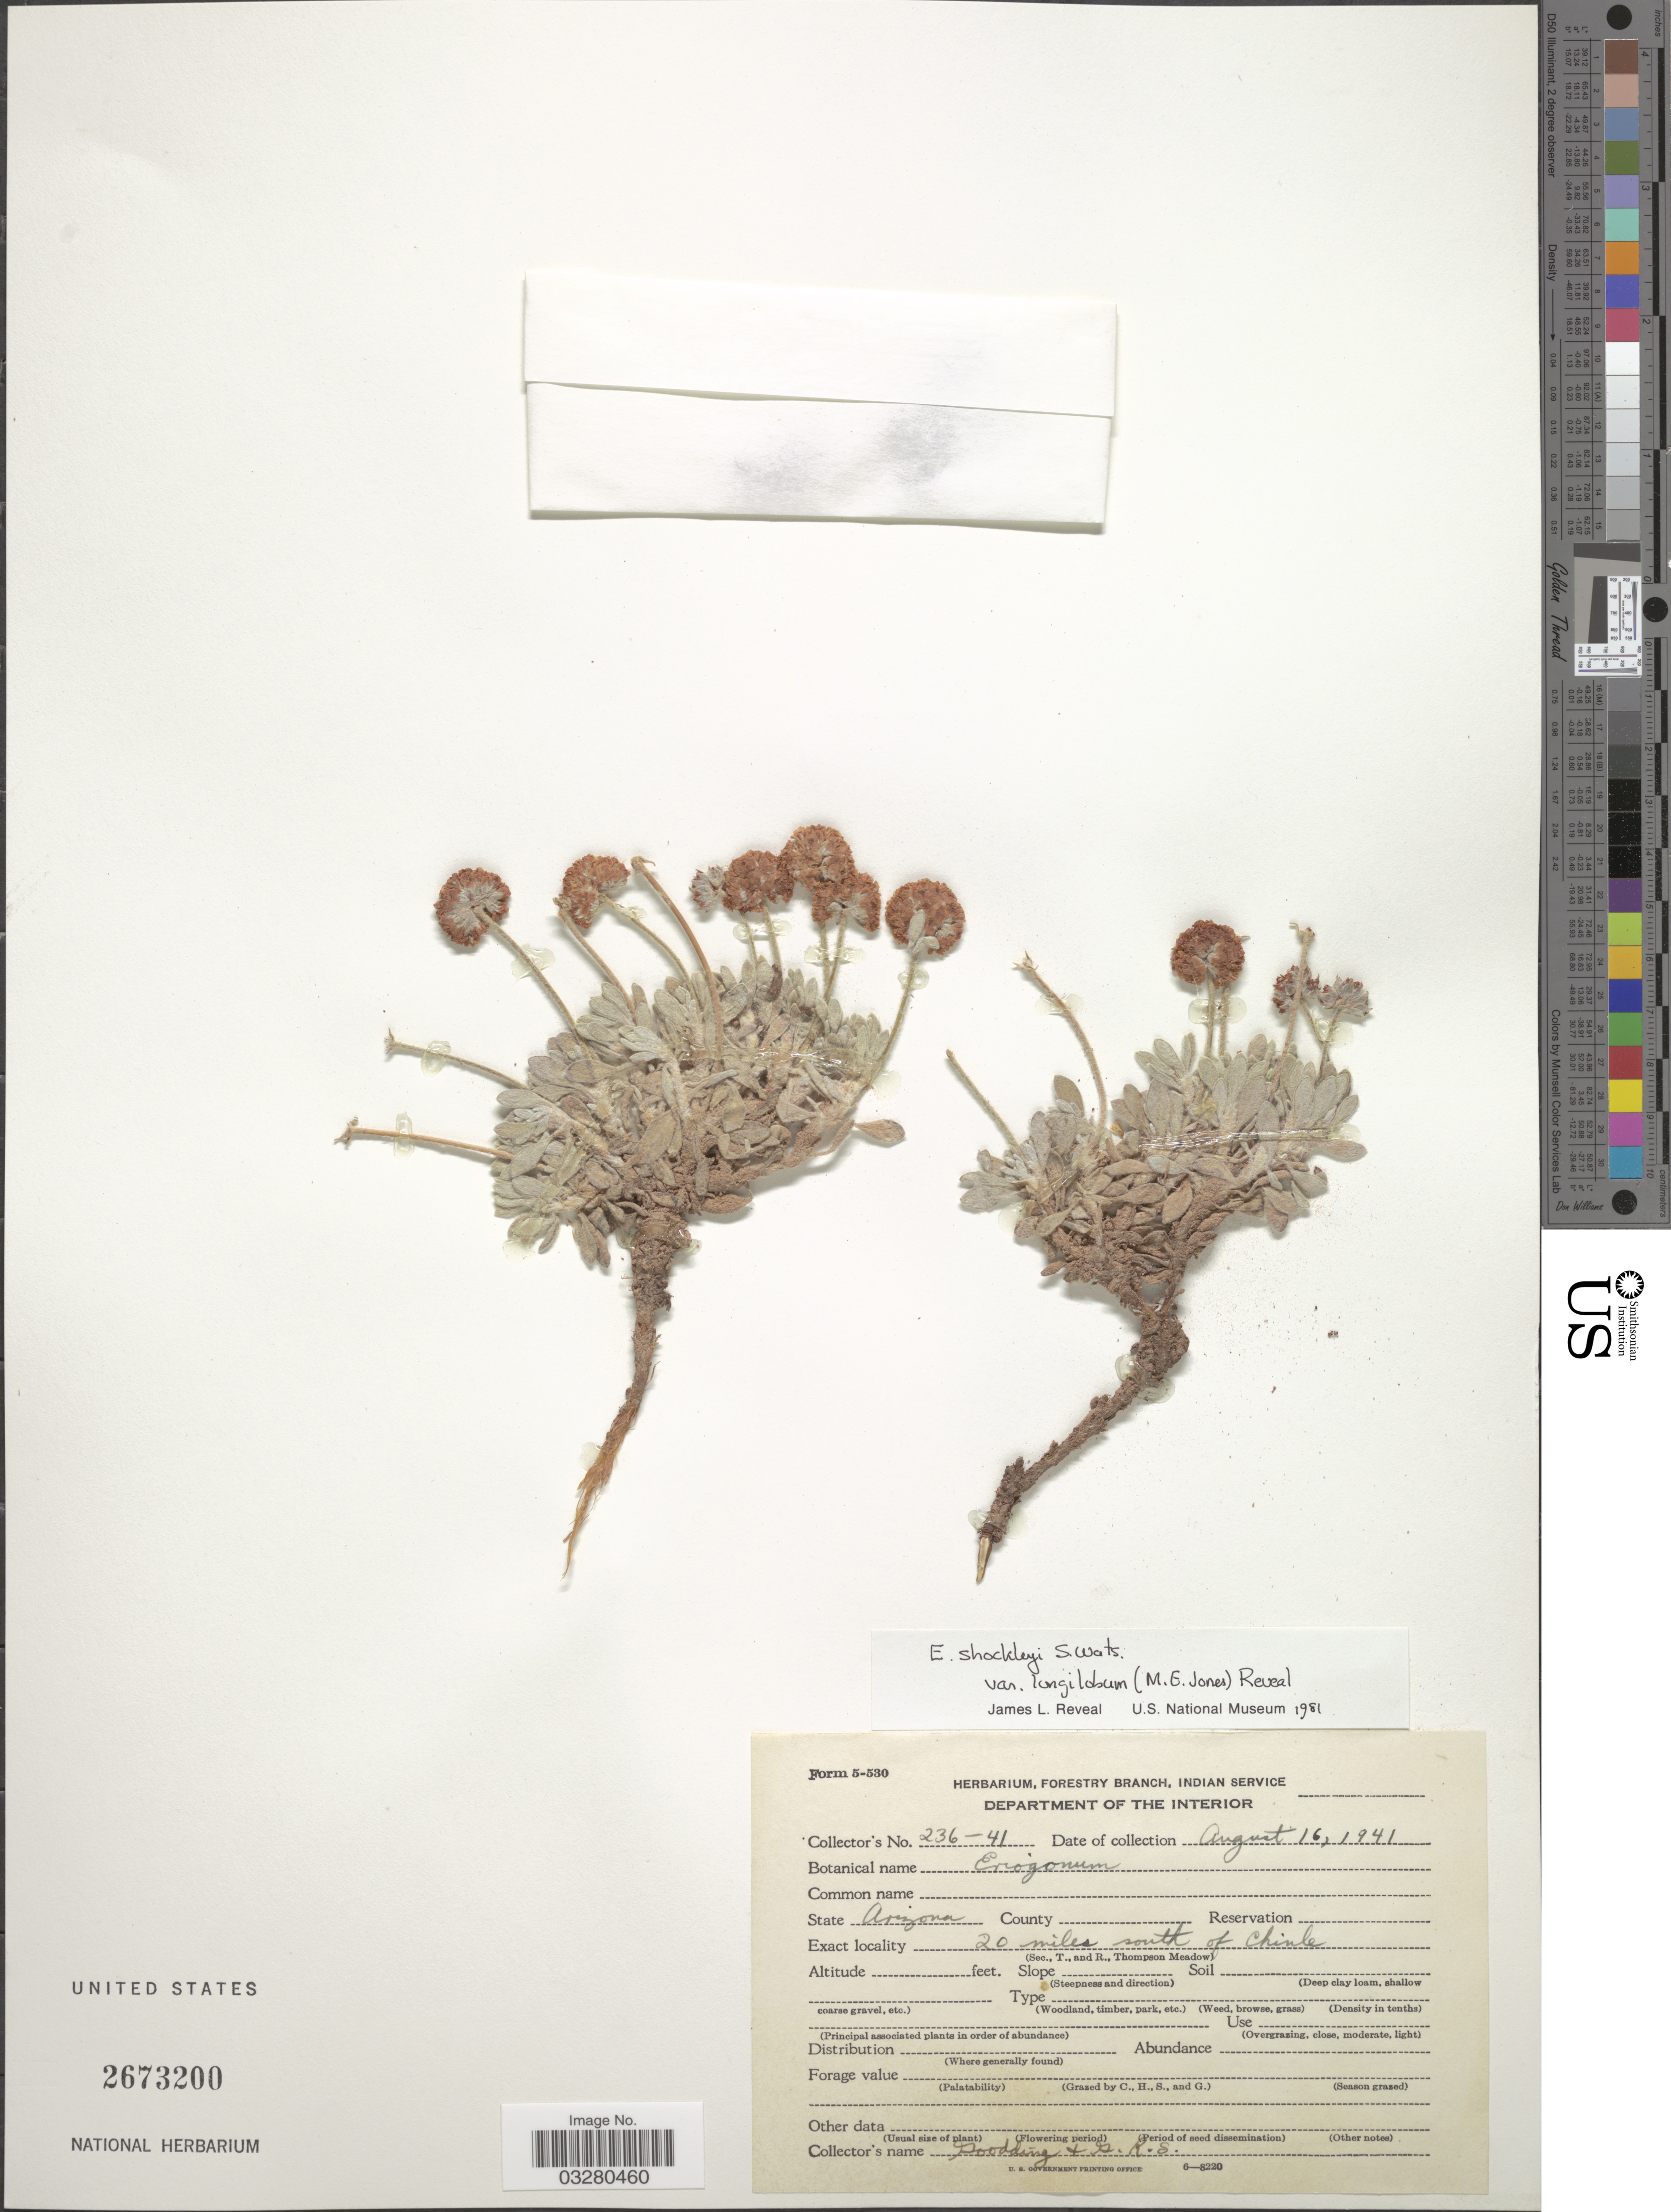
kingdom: Plantae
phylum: Tracheophyta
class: Magnoliopsida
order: Caryophyllales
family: Polygonaceae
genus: Eriogonum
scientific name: Eriogonum shockleyi var. longilobum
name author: (M.E. Jones) Reveal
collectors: Goodding & G. R. S.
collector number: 236-41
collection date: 1941-08-16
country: United States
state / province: Arizona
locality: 20 miles south of Chinle.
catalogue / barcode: US 2673200